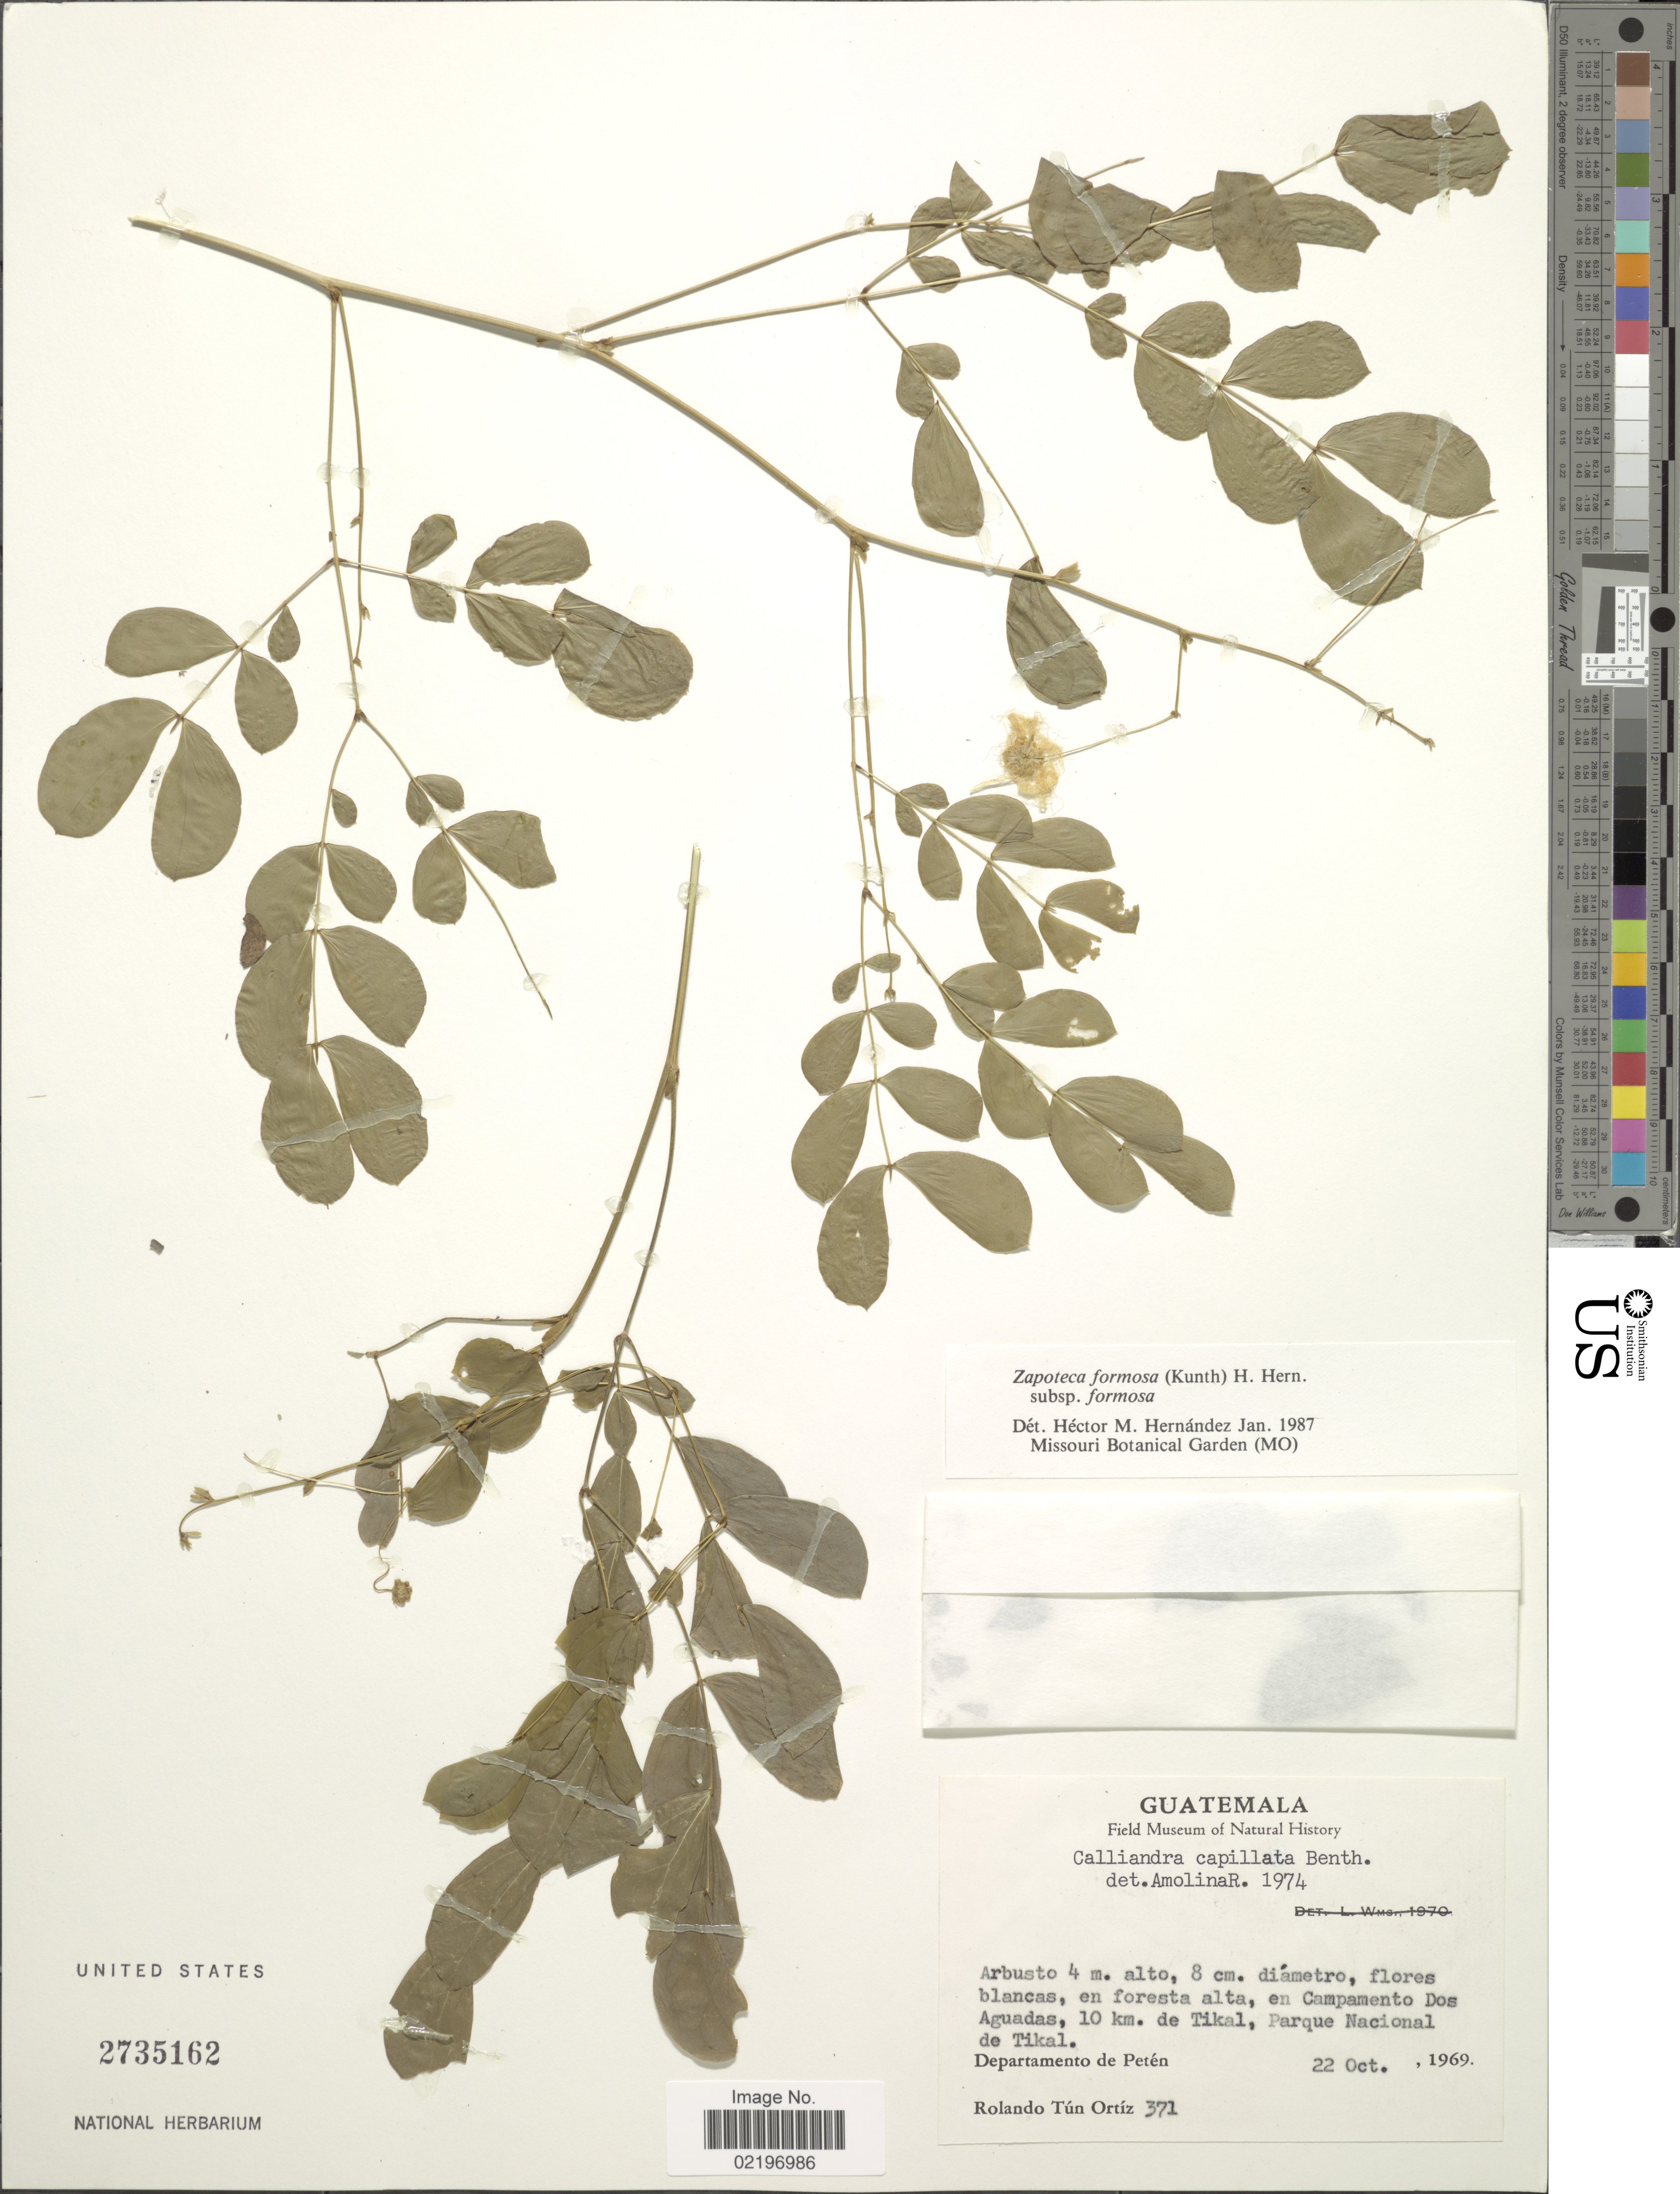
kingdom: Plantae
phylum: Tracheophyta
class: Magnoliopsida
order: Fabales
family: Fabaceae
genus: Zapoteca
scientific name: Zapoteca formosa subsp. formosa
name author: (Kunth) H.M. Hern.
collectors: R. T. Ortíz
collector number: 371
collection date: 1969-10-22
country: Guatemala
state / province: El Petén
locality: En Campamento Dos Aguadas, 10 km. de Tikal, Parque Nacional de Tikal. Departamento de Peten.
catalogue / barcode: US 2735162